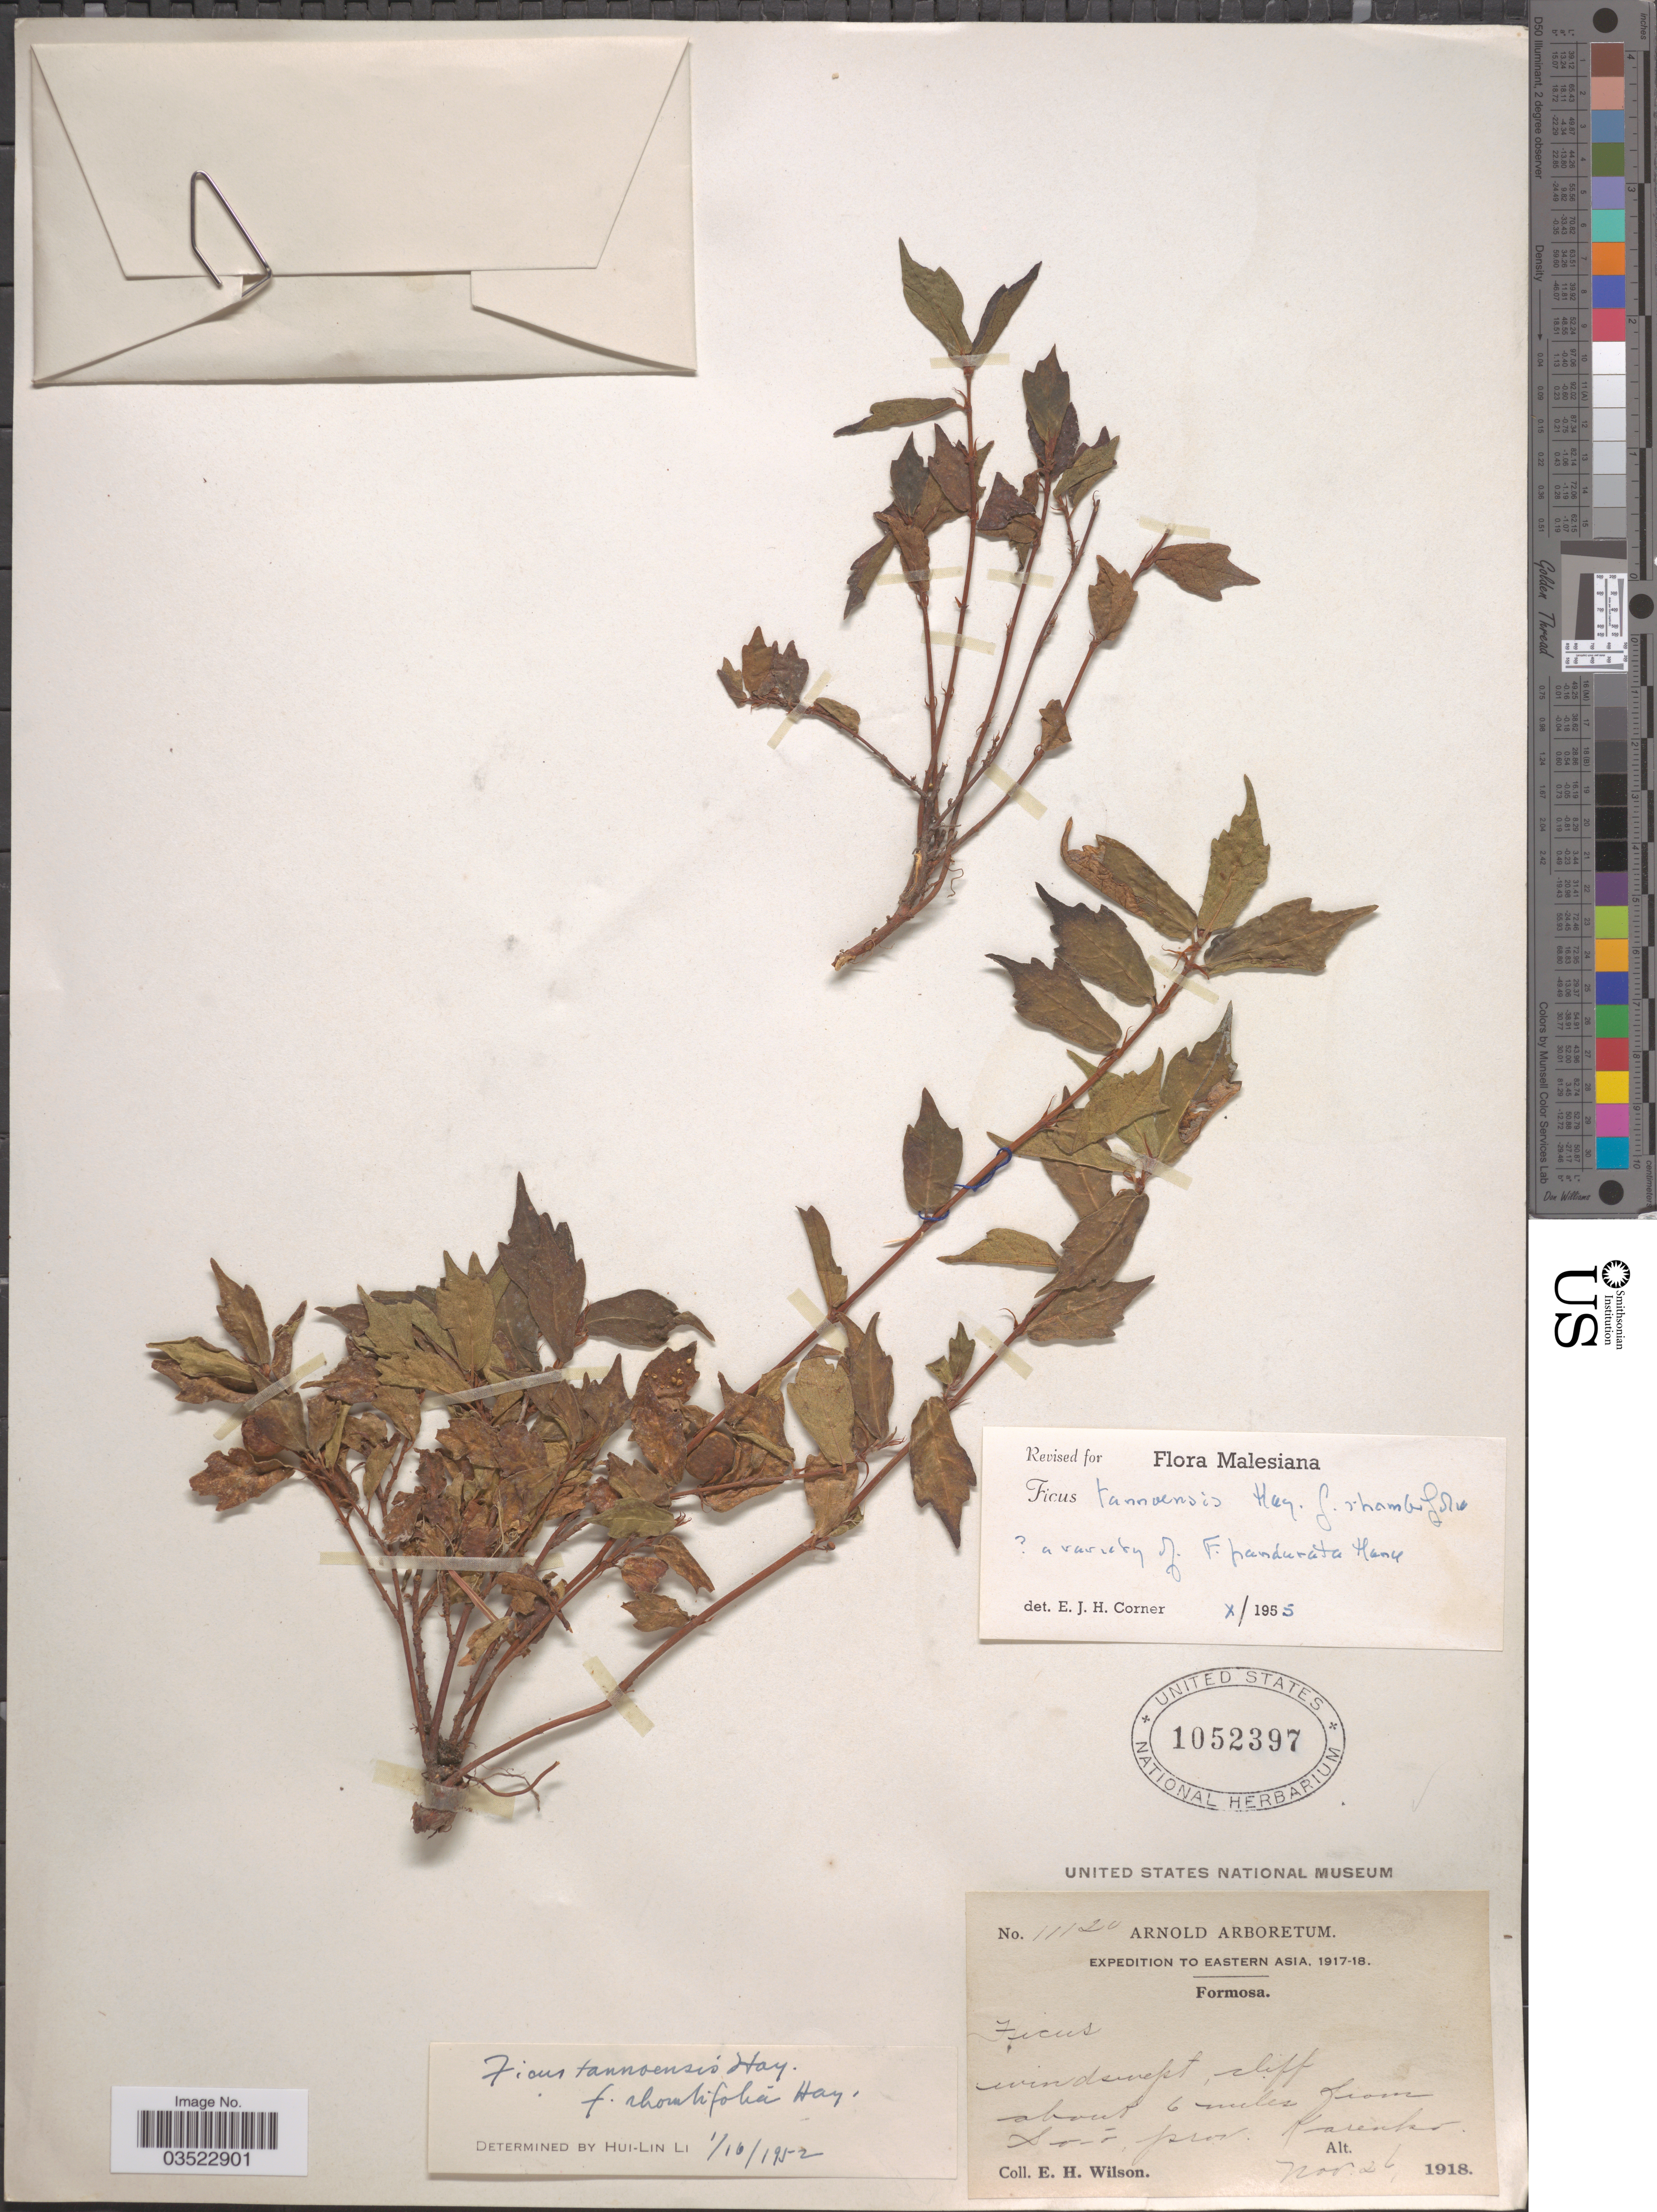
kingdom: Plantae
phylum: Tracheophyta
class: Magnoliopsida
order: Rosales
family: Moraceae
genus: Ficus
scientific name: Ficus tannoensis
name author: Hayata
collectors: E. Wilson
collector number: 11120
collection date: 1918-11-26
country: Taiwan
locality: Expedition to Eastern Asia, 1917-18. Formosa. About 6 miles from So-ó prov. Karenko.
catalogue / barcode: US 1052397